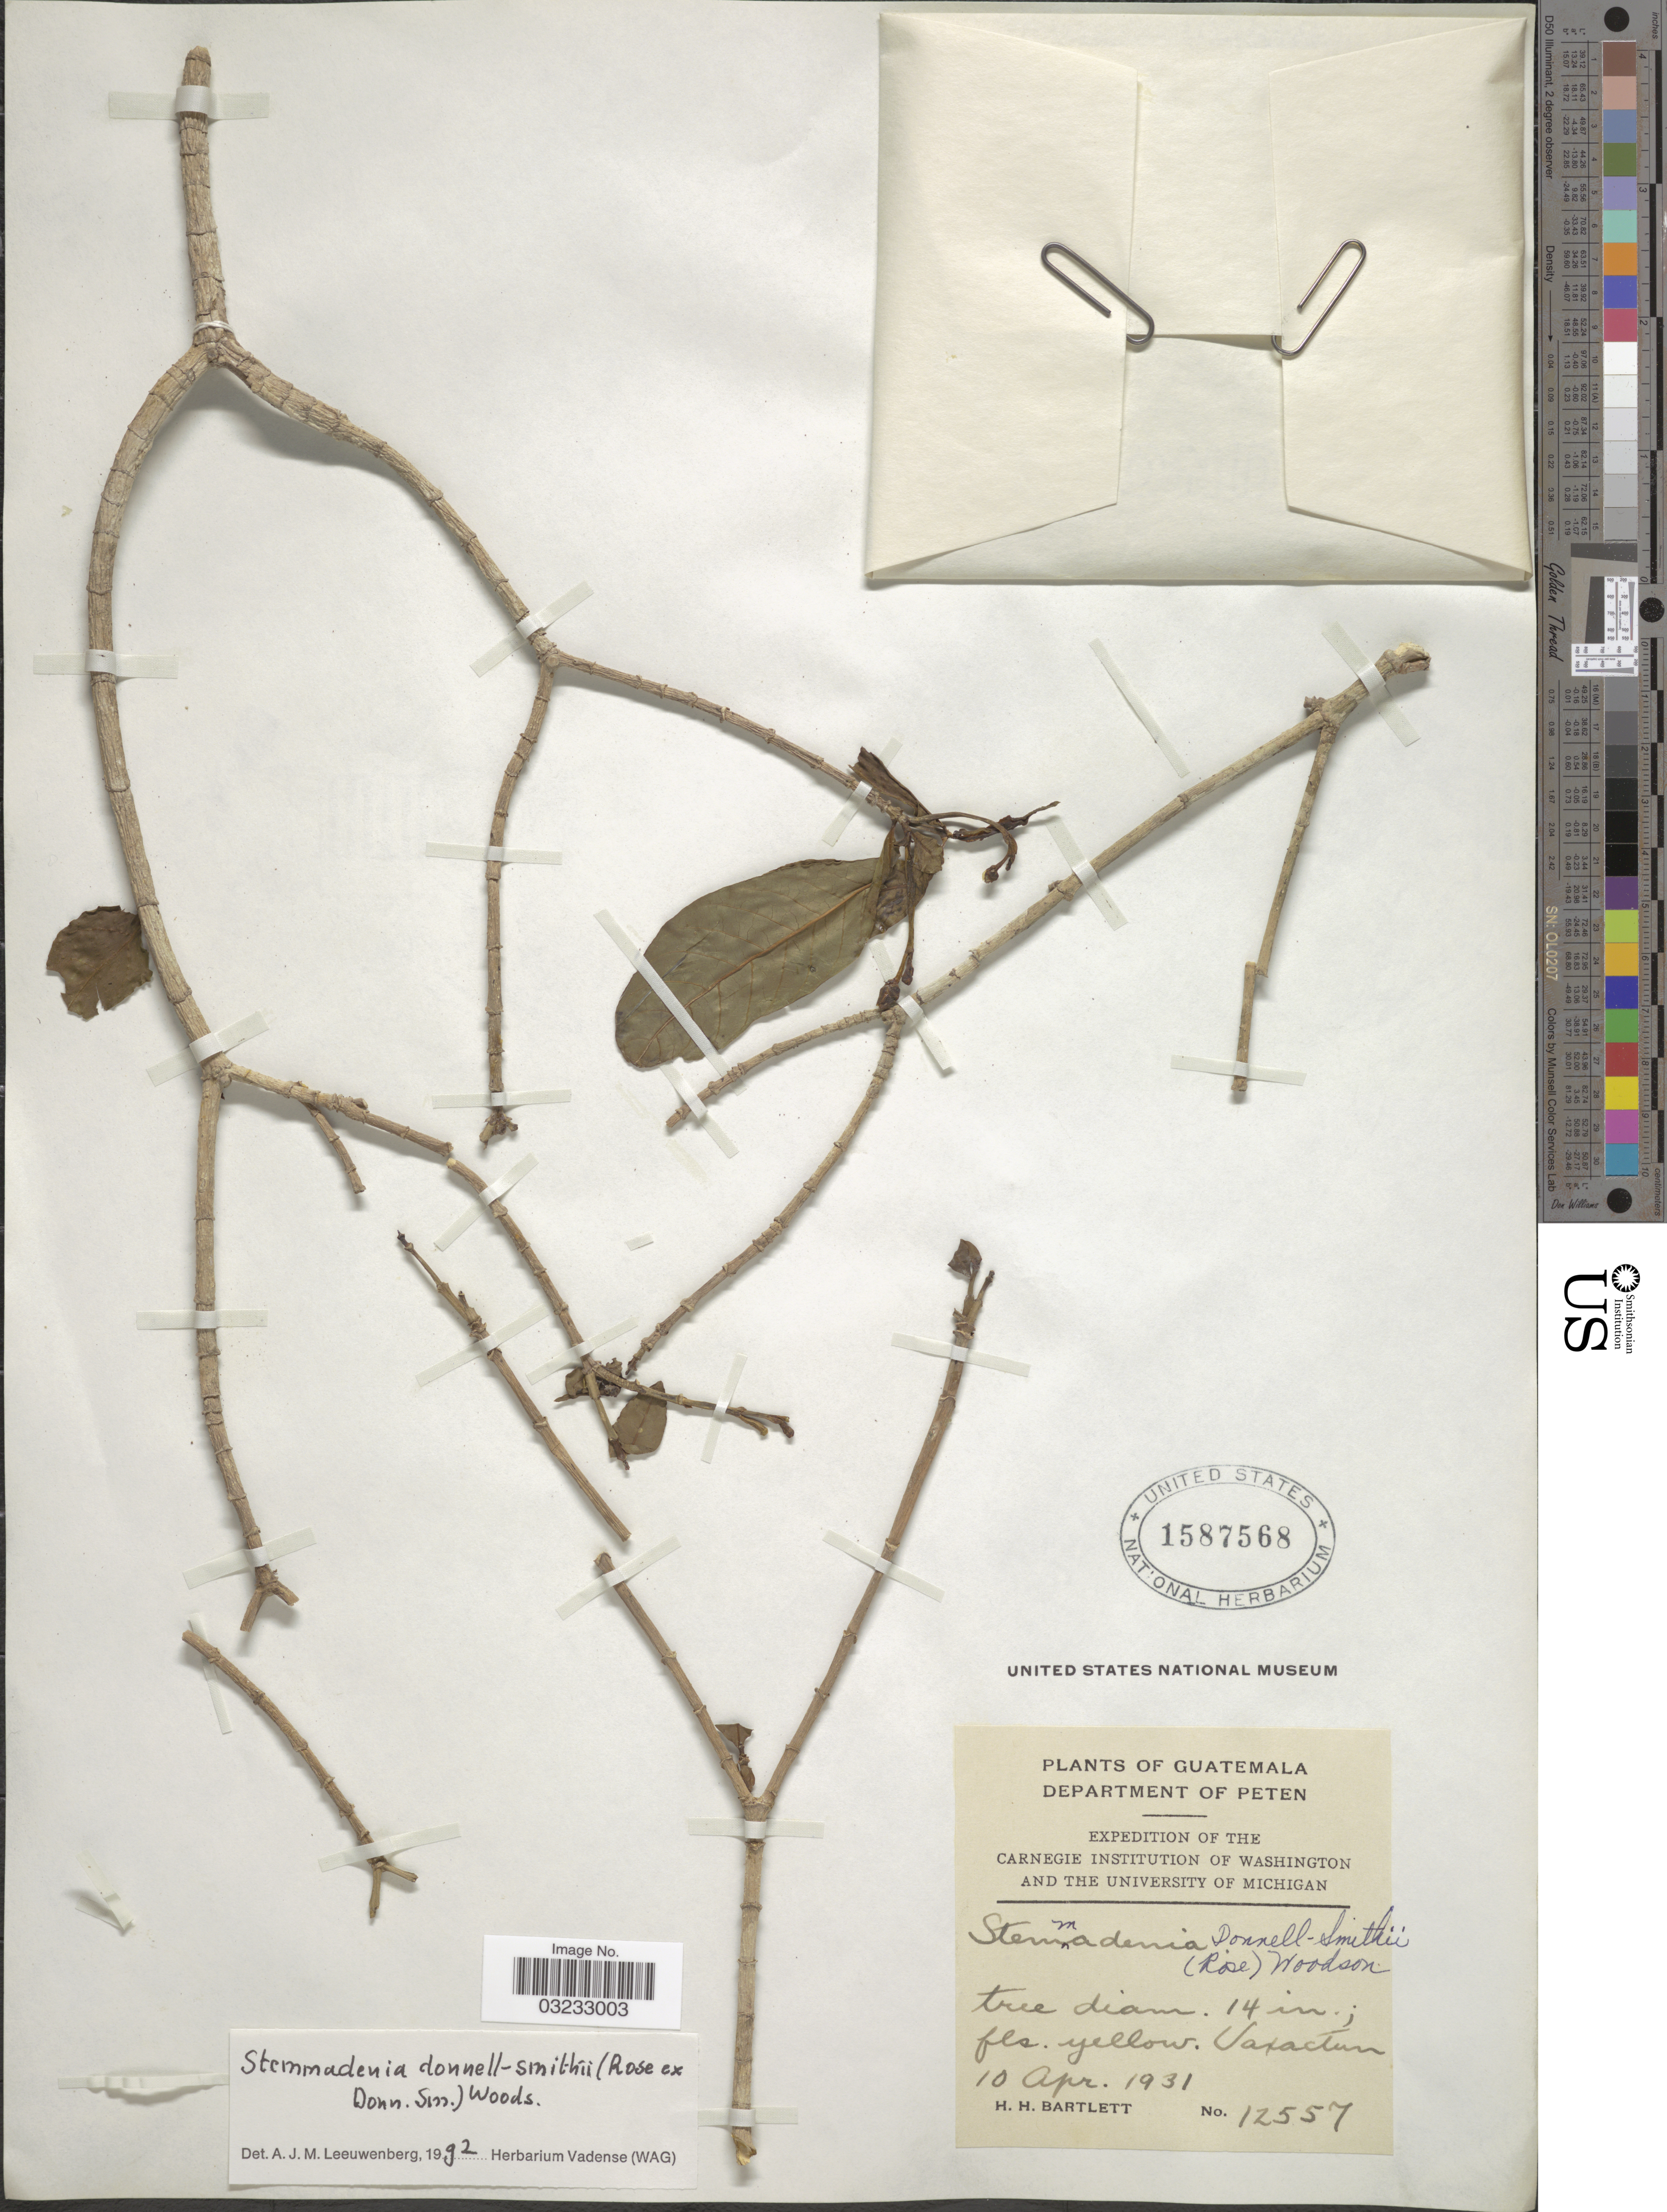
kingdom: Plantae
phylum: Tracheophyta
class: Magnoliopsida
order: Gentianales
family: Apocynaceae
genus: Stemmadenia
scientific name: Stemmadenia donnell-smithii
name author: (Rose ex Donn. Sm.) Woodson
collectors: H. H. Bartlett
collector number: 12557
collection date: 1931-04-10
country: Guatemala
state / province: El Petén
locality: Department of Peten, Saxatum.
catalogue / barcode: US 1587568